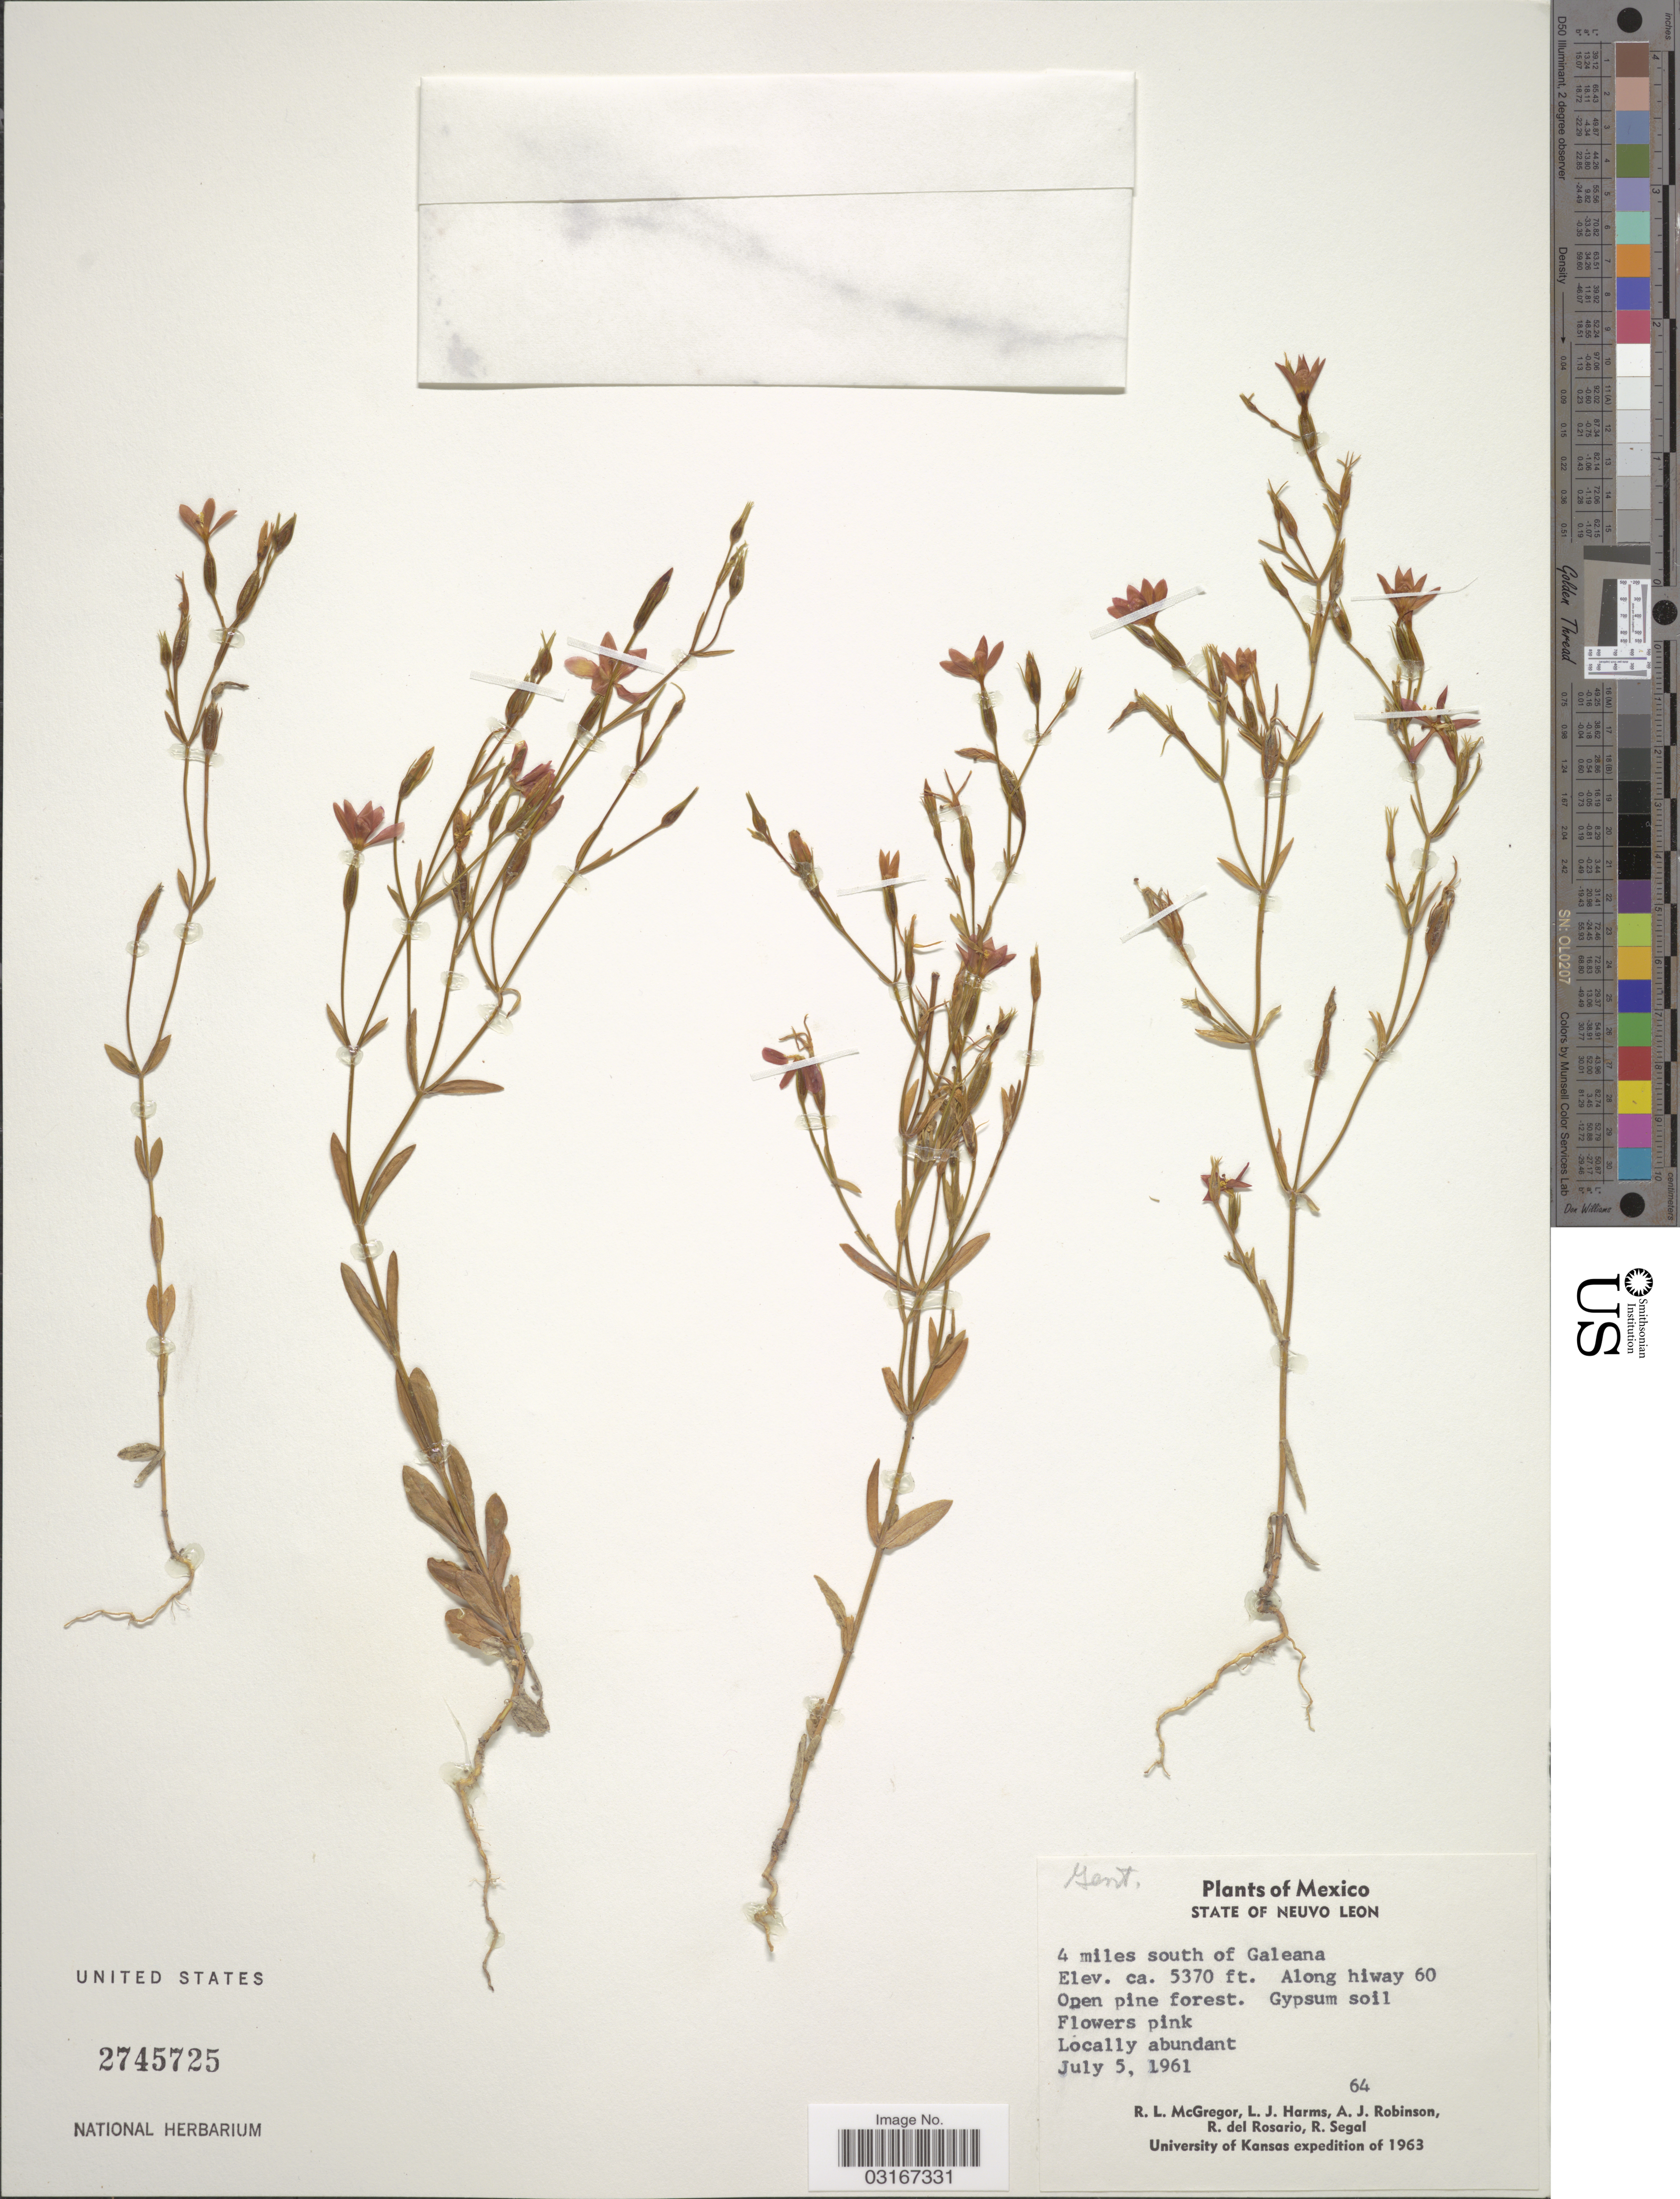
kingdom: Plantae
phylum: Tracheophyta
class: Magnoliopsida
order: Gentianales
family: Gentianaceae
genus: Centaurium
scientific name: Centaurium brachycalyx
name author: Standl. & L.O. Williams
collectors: R. McGregor, L. Harms, A. J. Robinson, R. del Rosario & R. Segal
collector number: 64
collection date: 1961-07-05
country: Mexico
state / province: Nuevo León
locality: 4 miles south of Galeana. Along hiway 60.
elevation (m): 1637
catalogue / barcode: US 2745725